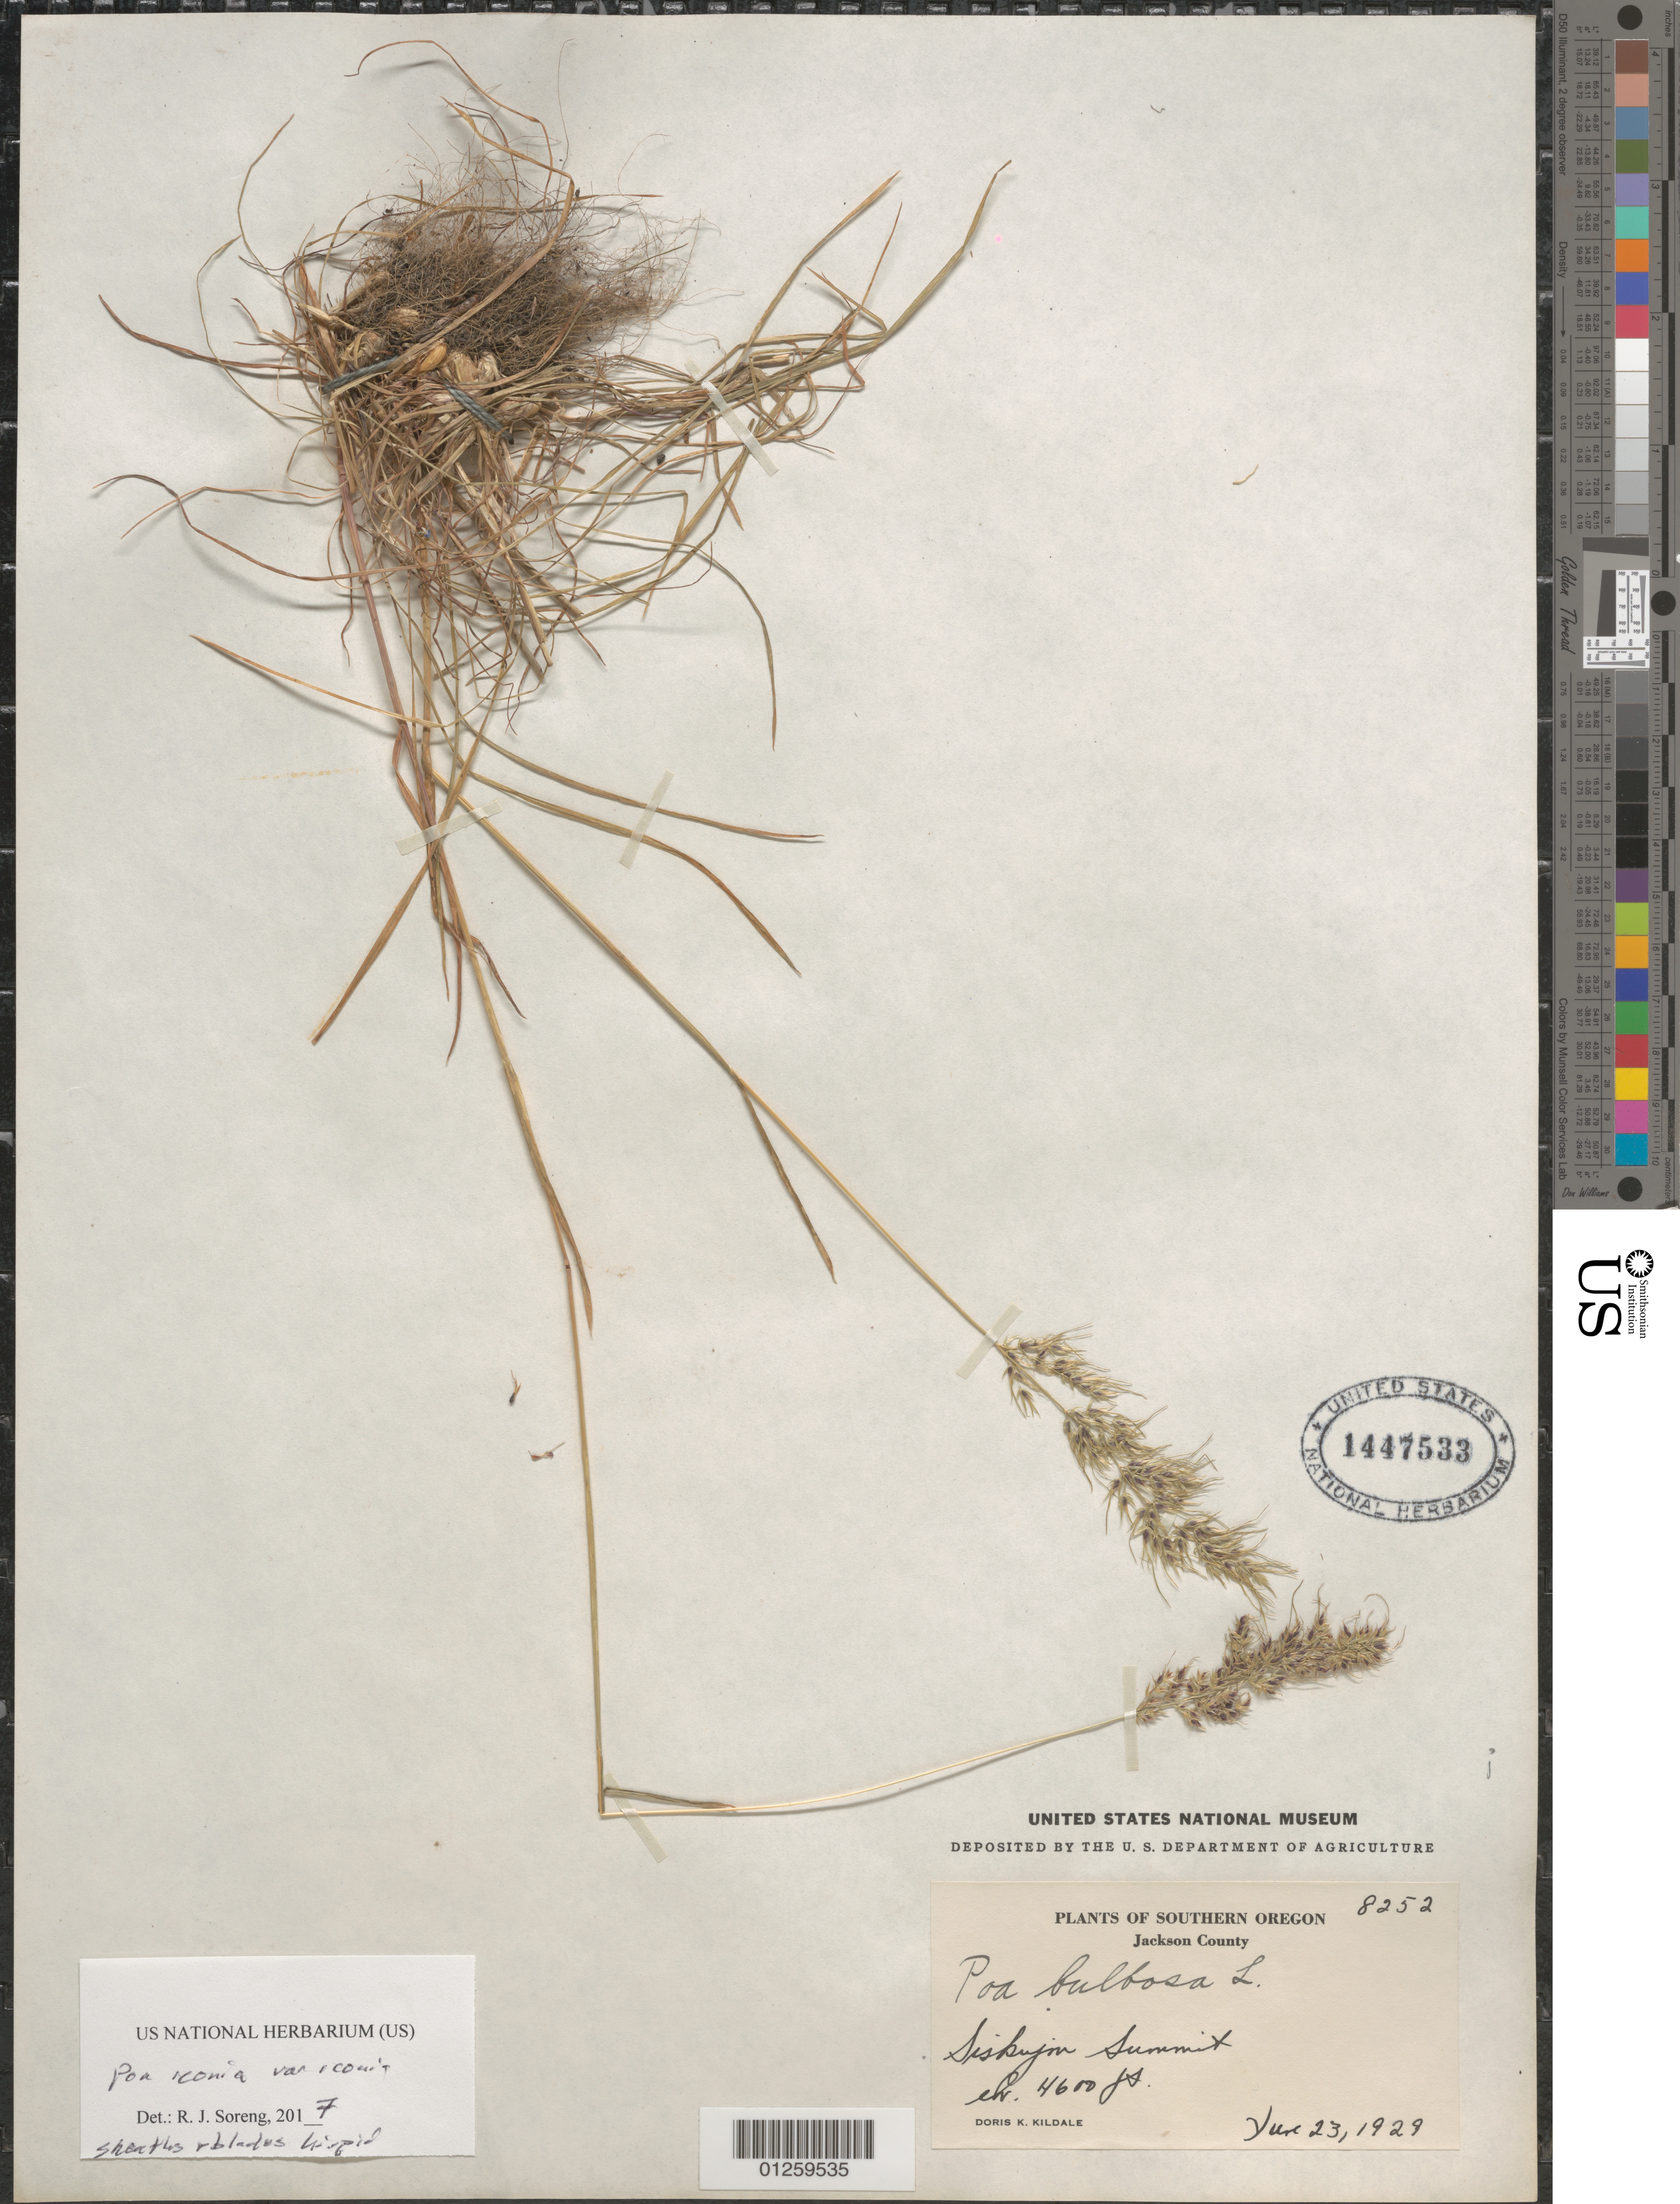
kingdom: Plantae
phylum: Tracheophyta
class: Liliopsida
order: Poales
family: Poaceae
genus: Poa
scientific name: Poa iconia var. iconia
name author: Azn.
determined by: Soreng, Robert J., Research Associate (BOT), Smithsonian Institution - National Museum of Natural History (UNITED STATES)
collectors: D. Kildale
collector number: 8252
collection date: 1929-06-23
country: United States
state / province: Oregon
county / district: Jackson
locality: Siskiyou Summit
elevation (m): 1402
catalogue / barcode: US 1447533